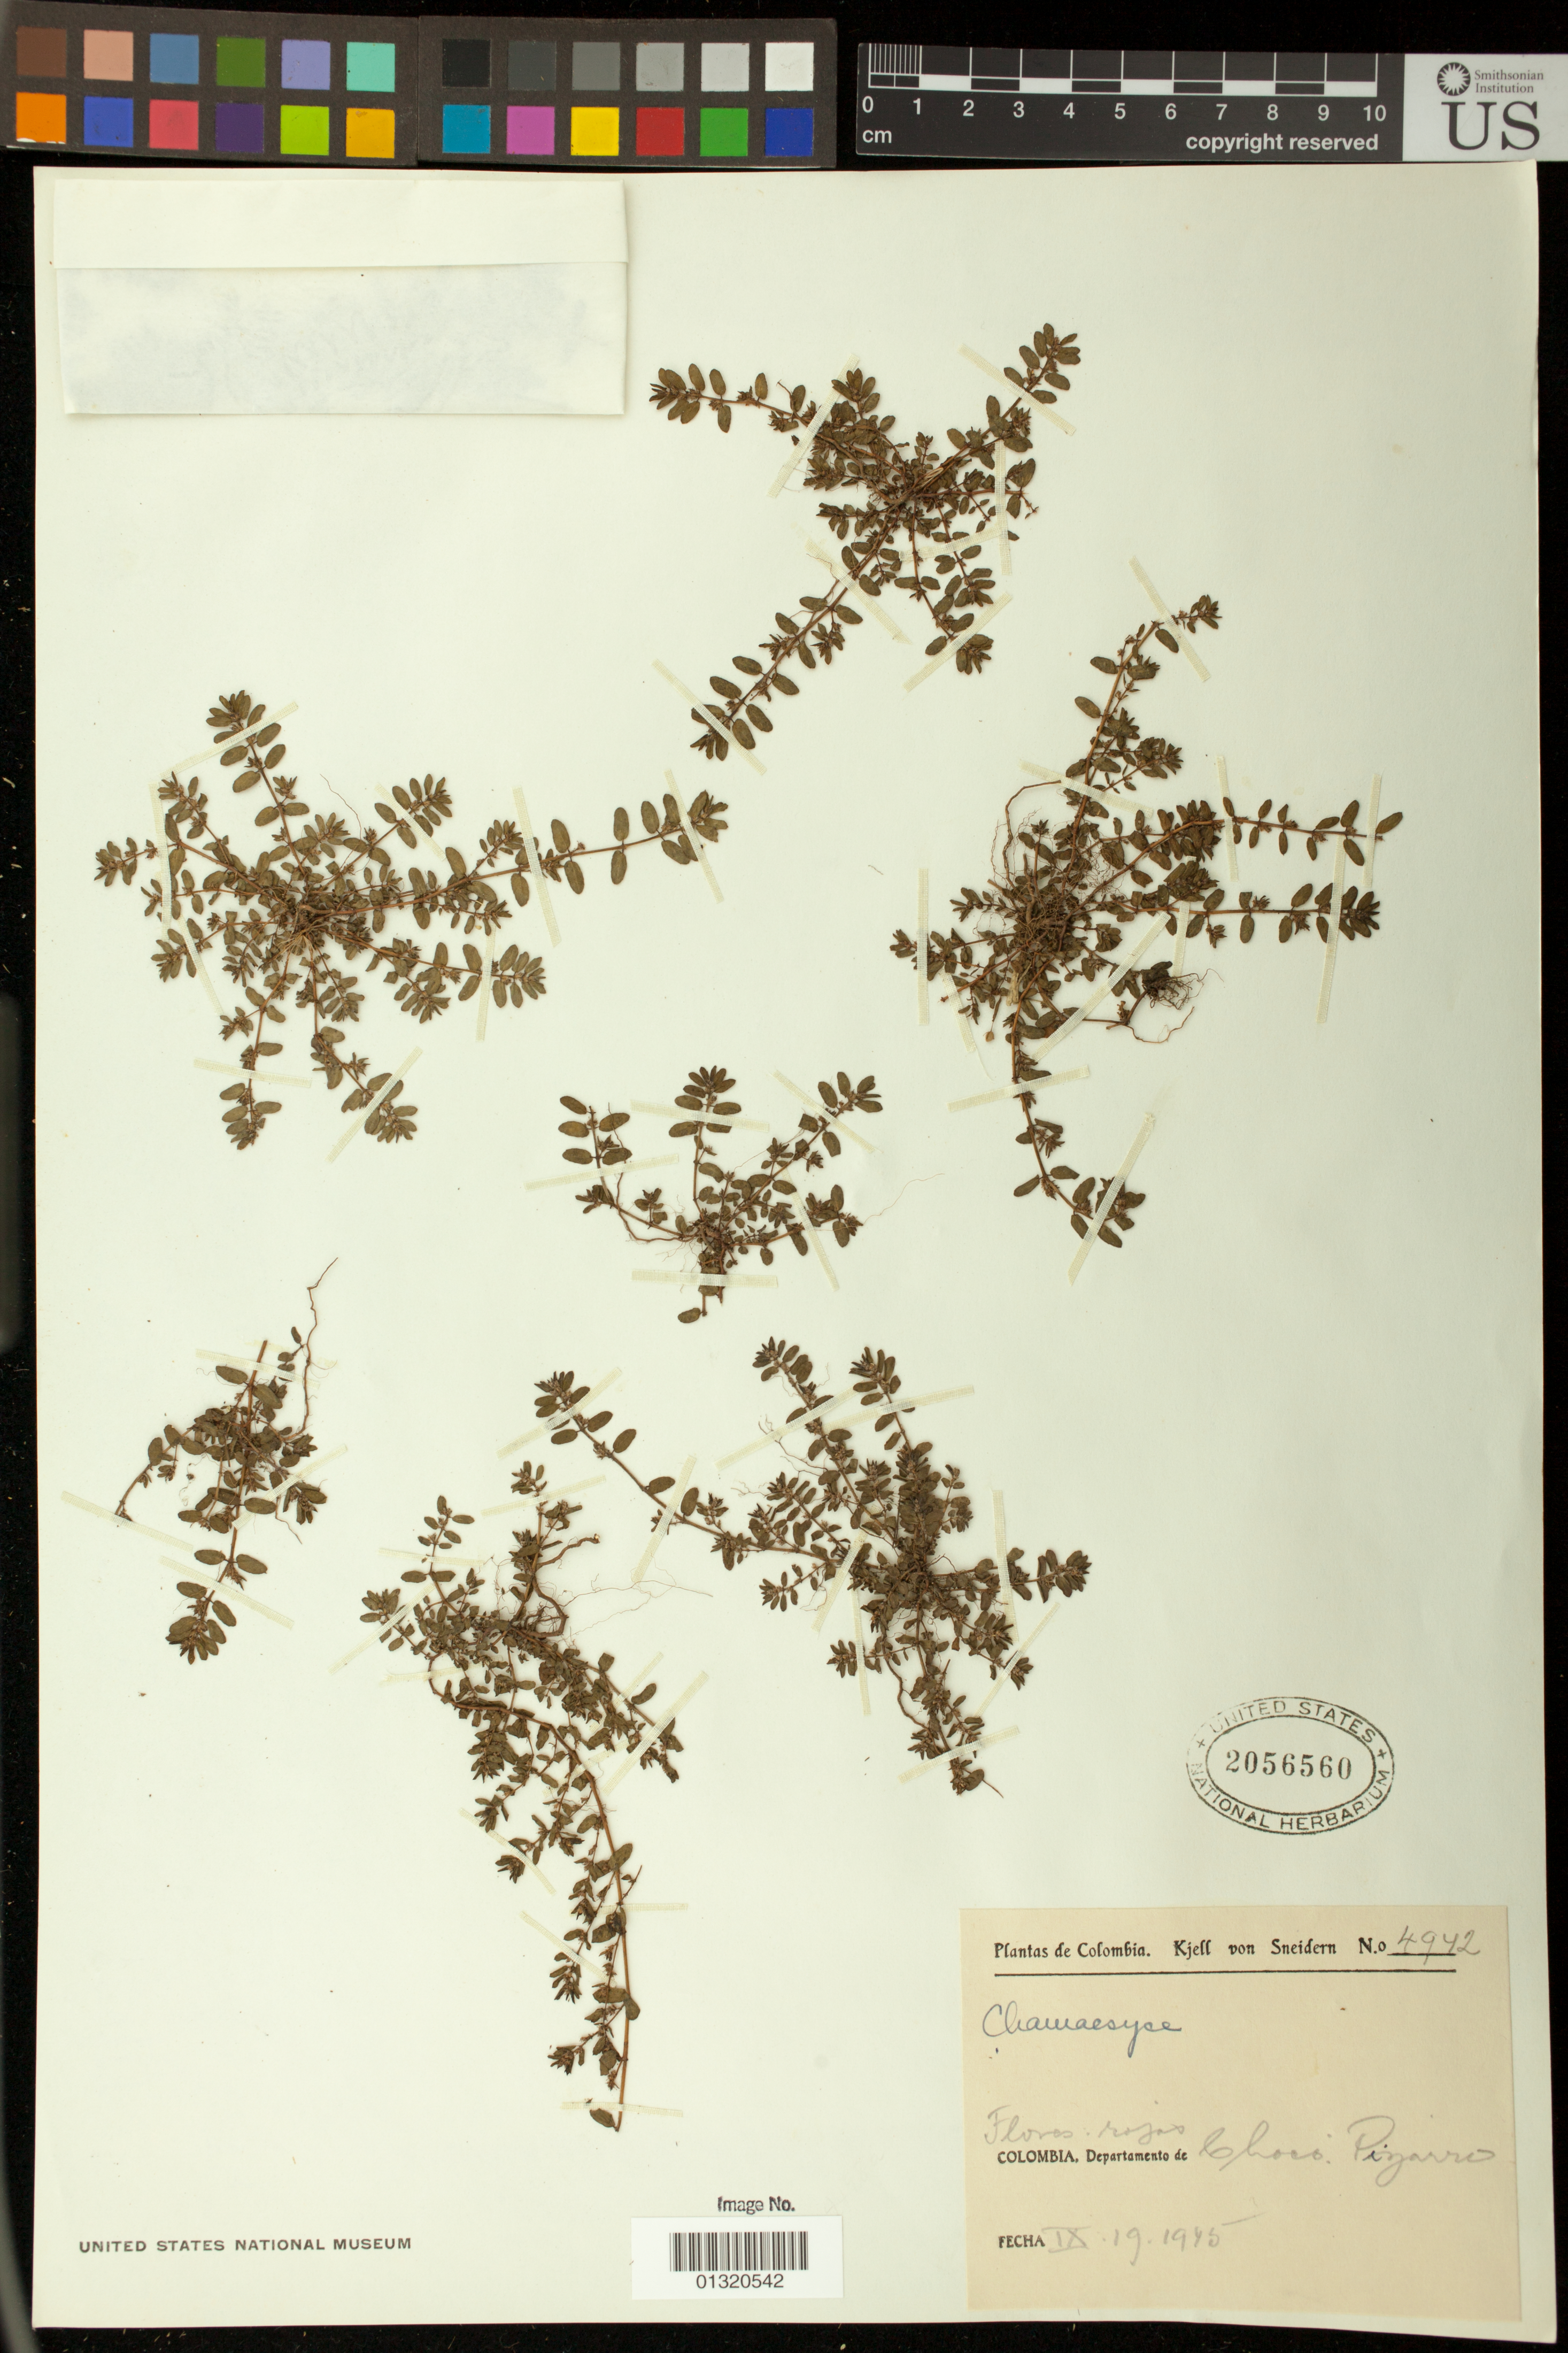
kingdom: Plantae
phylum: Tracheophyta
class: Magnoliopsida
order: Malpighiales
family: Euphorbiaceae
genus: Euphorbia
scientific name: Euphorbia prostrata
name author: Aiton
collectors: K. von Sneidern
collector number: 4942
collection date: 1945-09-19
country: Colombia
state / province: Chocó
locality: Pizarro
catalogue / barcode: US 2056560